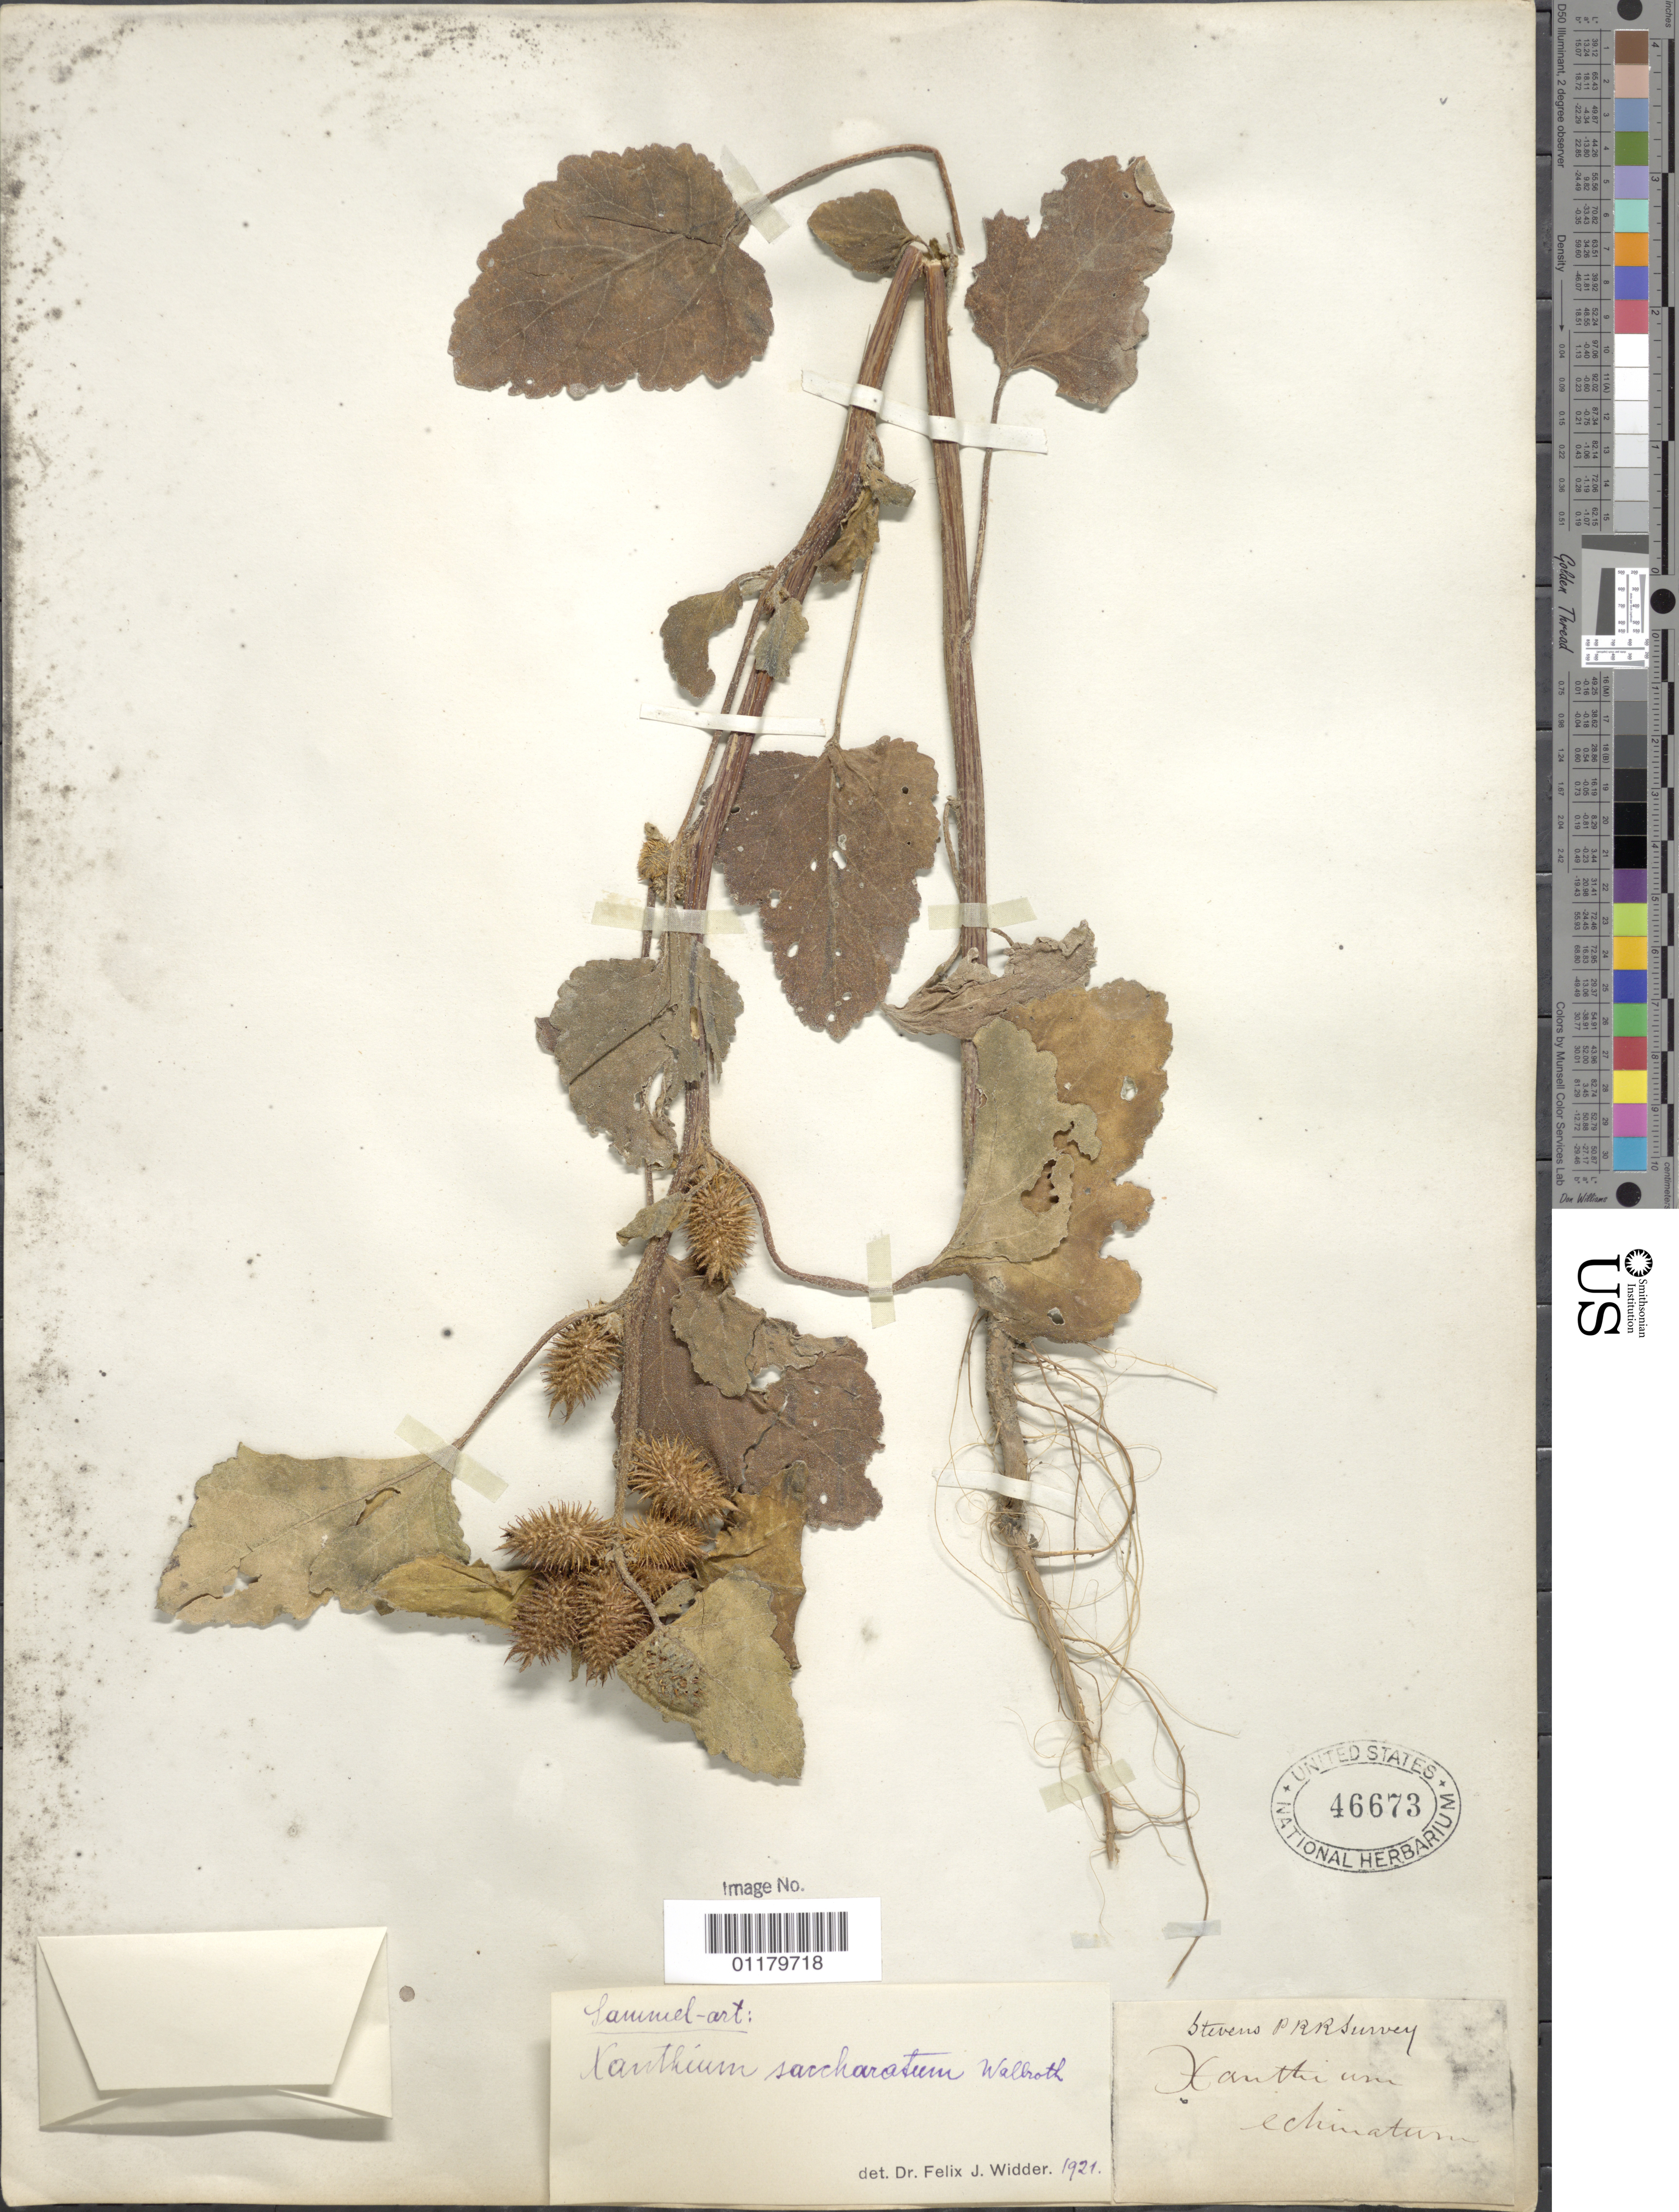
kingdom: Plantae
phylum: Tracheophyta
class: Magnoliopsida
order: Asterales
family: Asteraceae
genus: Xanthium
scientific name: Xanthium strumarium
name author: L.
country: United States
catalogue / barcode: US 46673